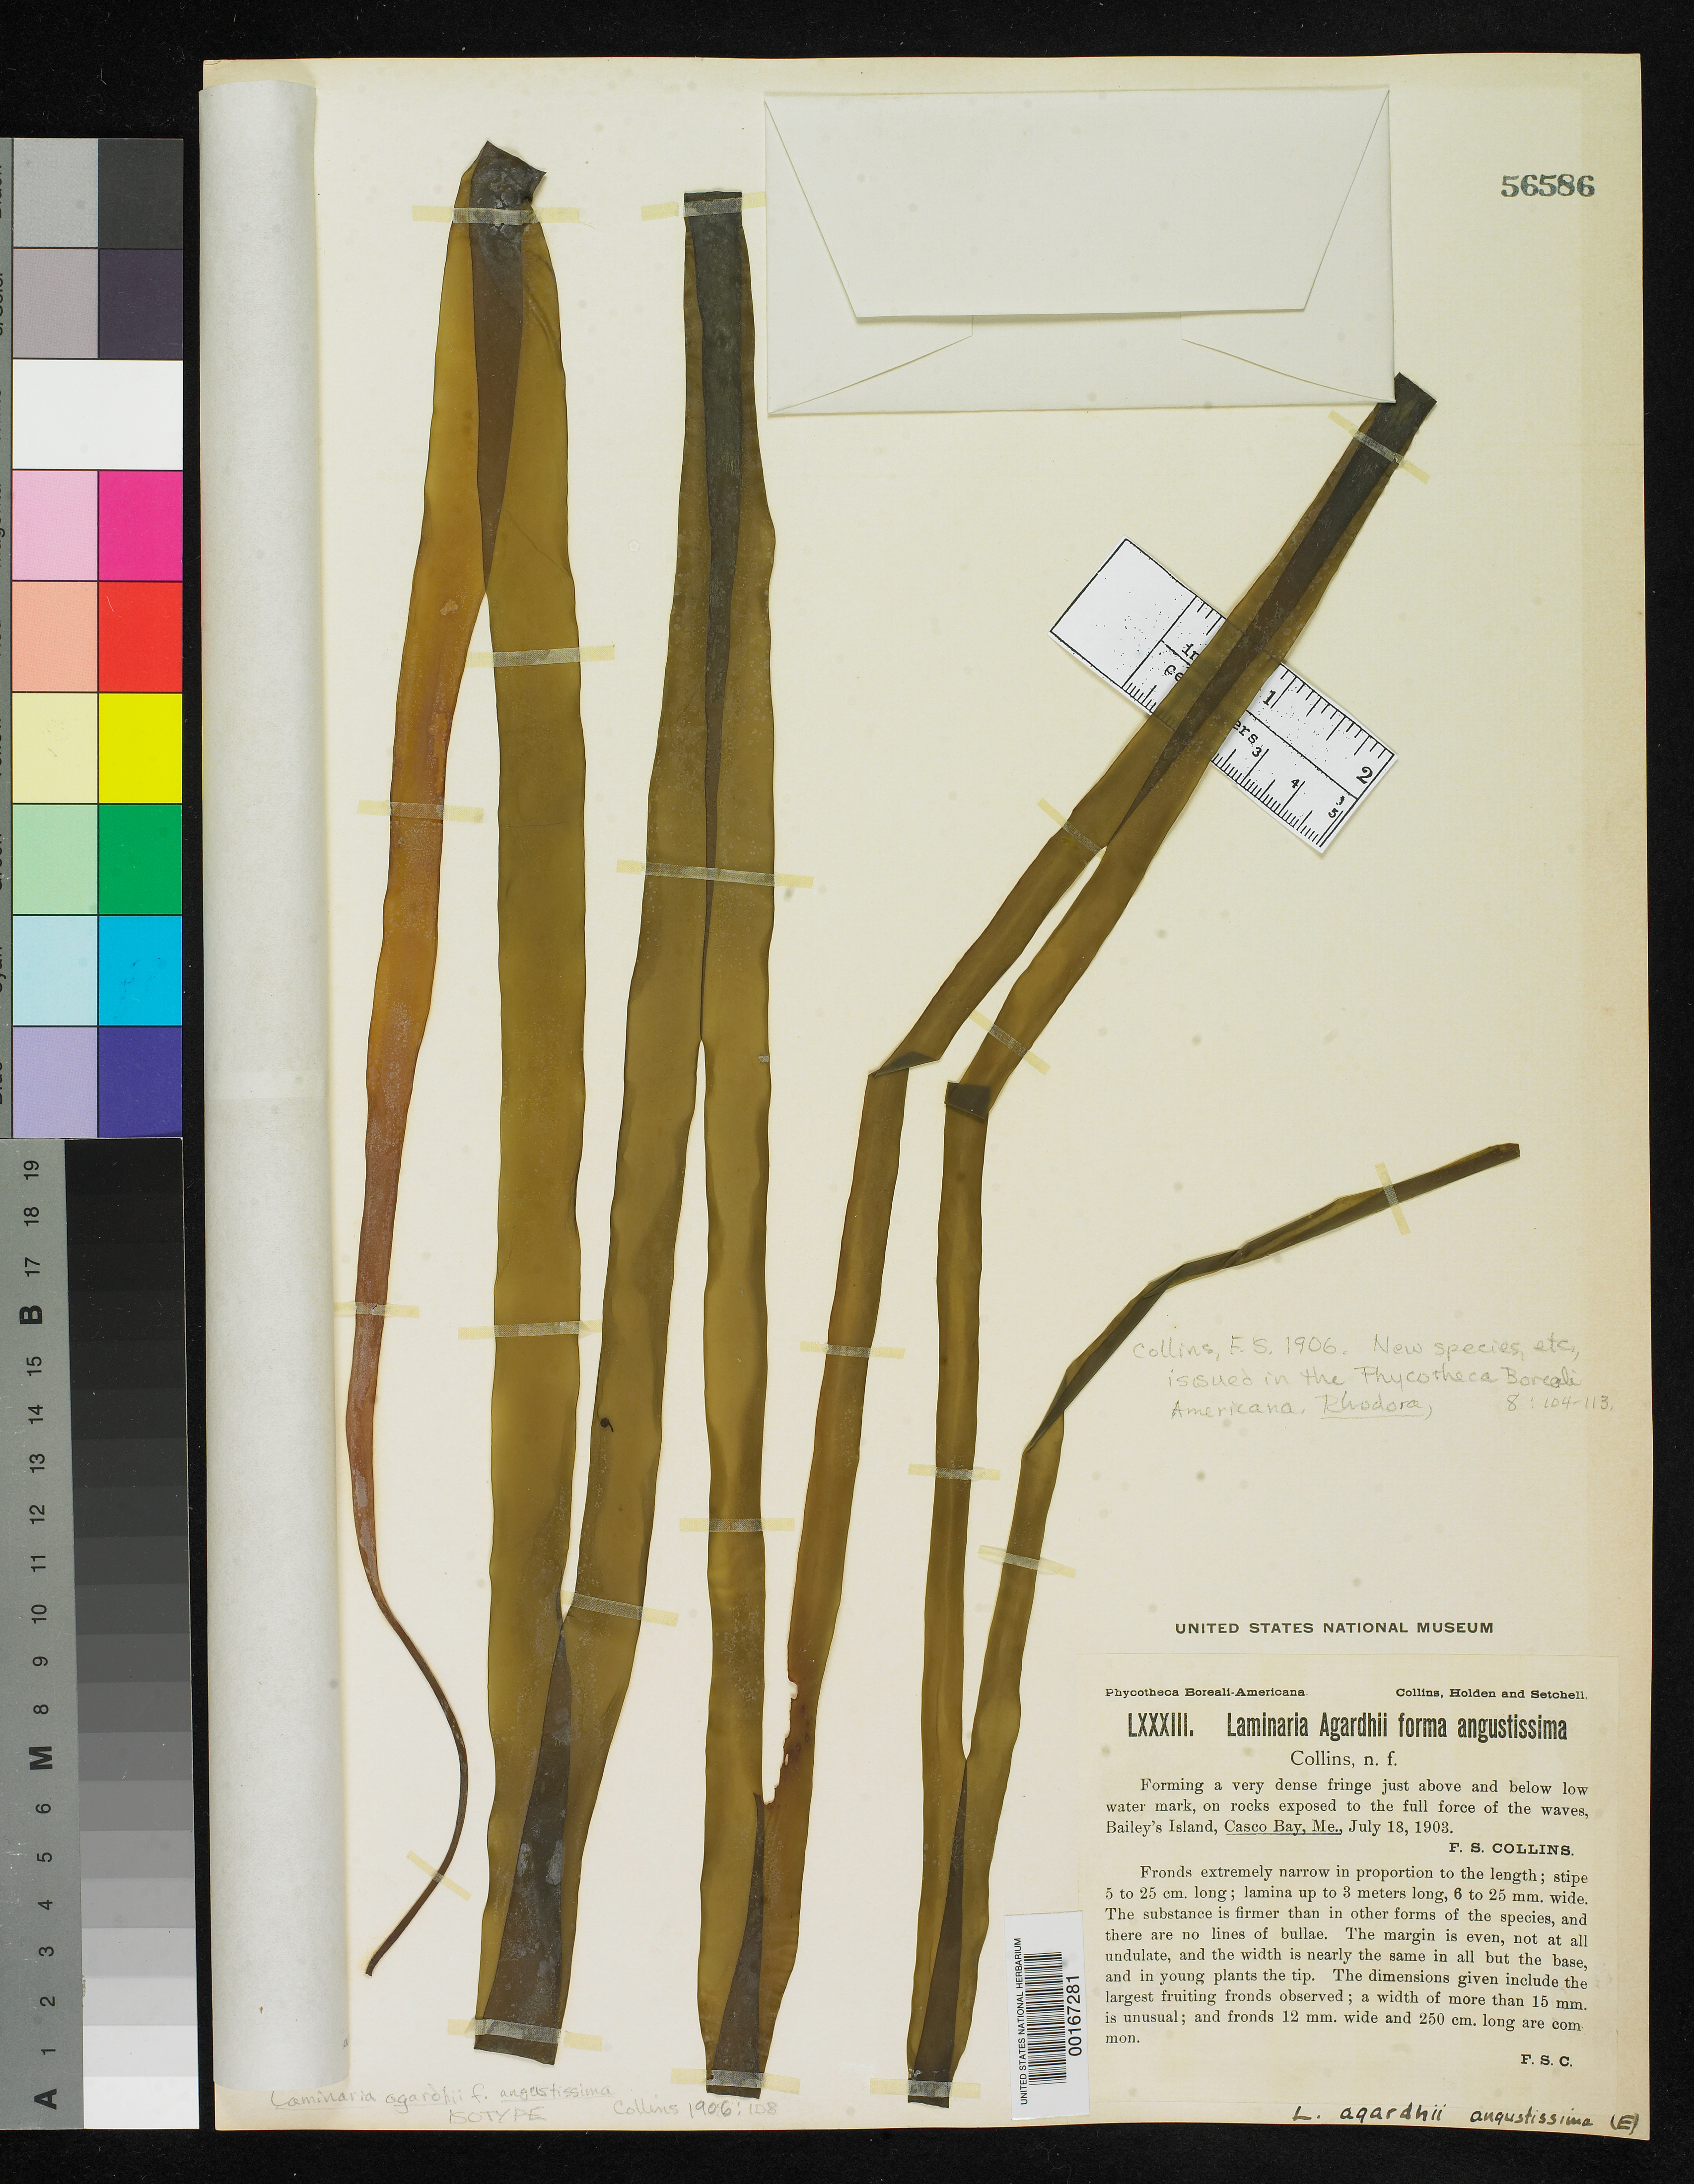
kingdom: Chromista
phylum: Ochrophyta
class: Phaeophyceae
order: Laminariales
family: Laminariaceae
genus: Laminaria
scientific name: Laminaria agardhii f. angustissima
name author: Collins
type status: Isotype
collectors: F. Collins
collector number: PB-A LXXXIII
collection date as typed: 18 Jul 1903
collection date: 1903-07-18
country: United States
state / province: Maine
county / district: Cumberland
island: Bailey Island (Bailey's Island)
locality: Casco Bay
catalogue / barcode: US 56586